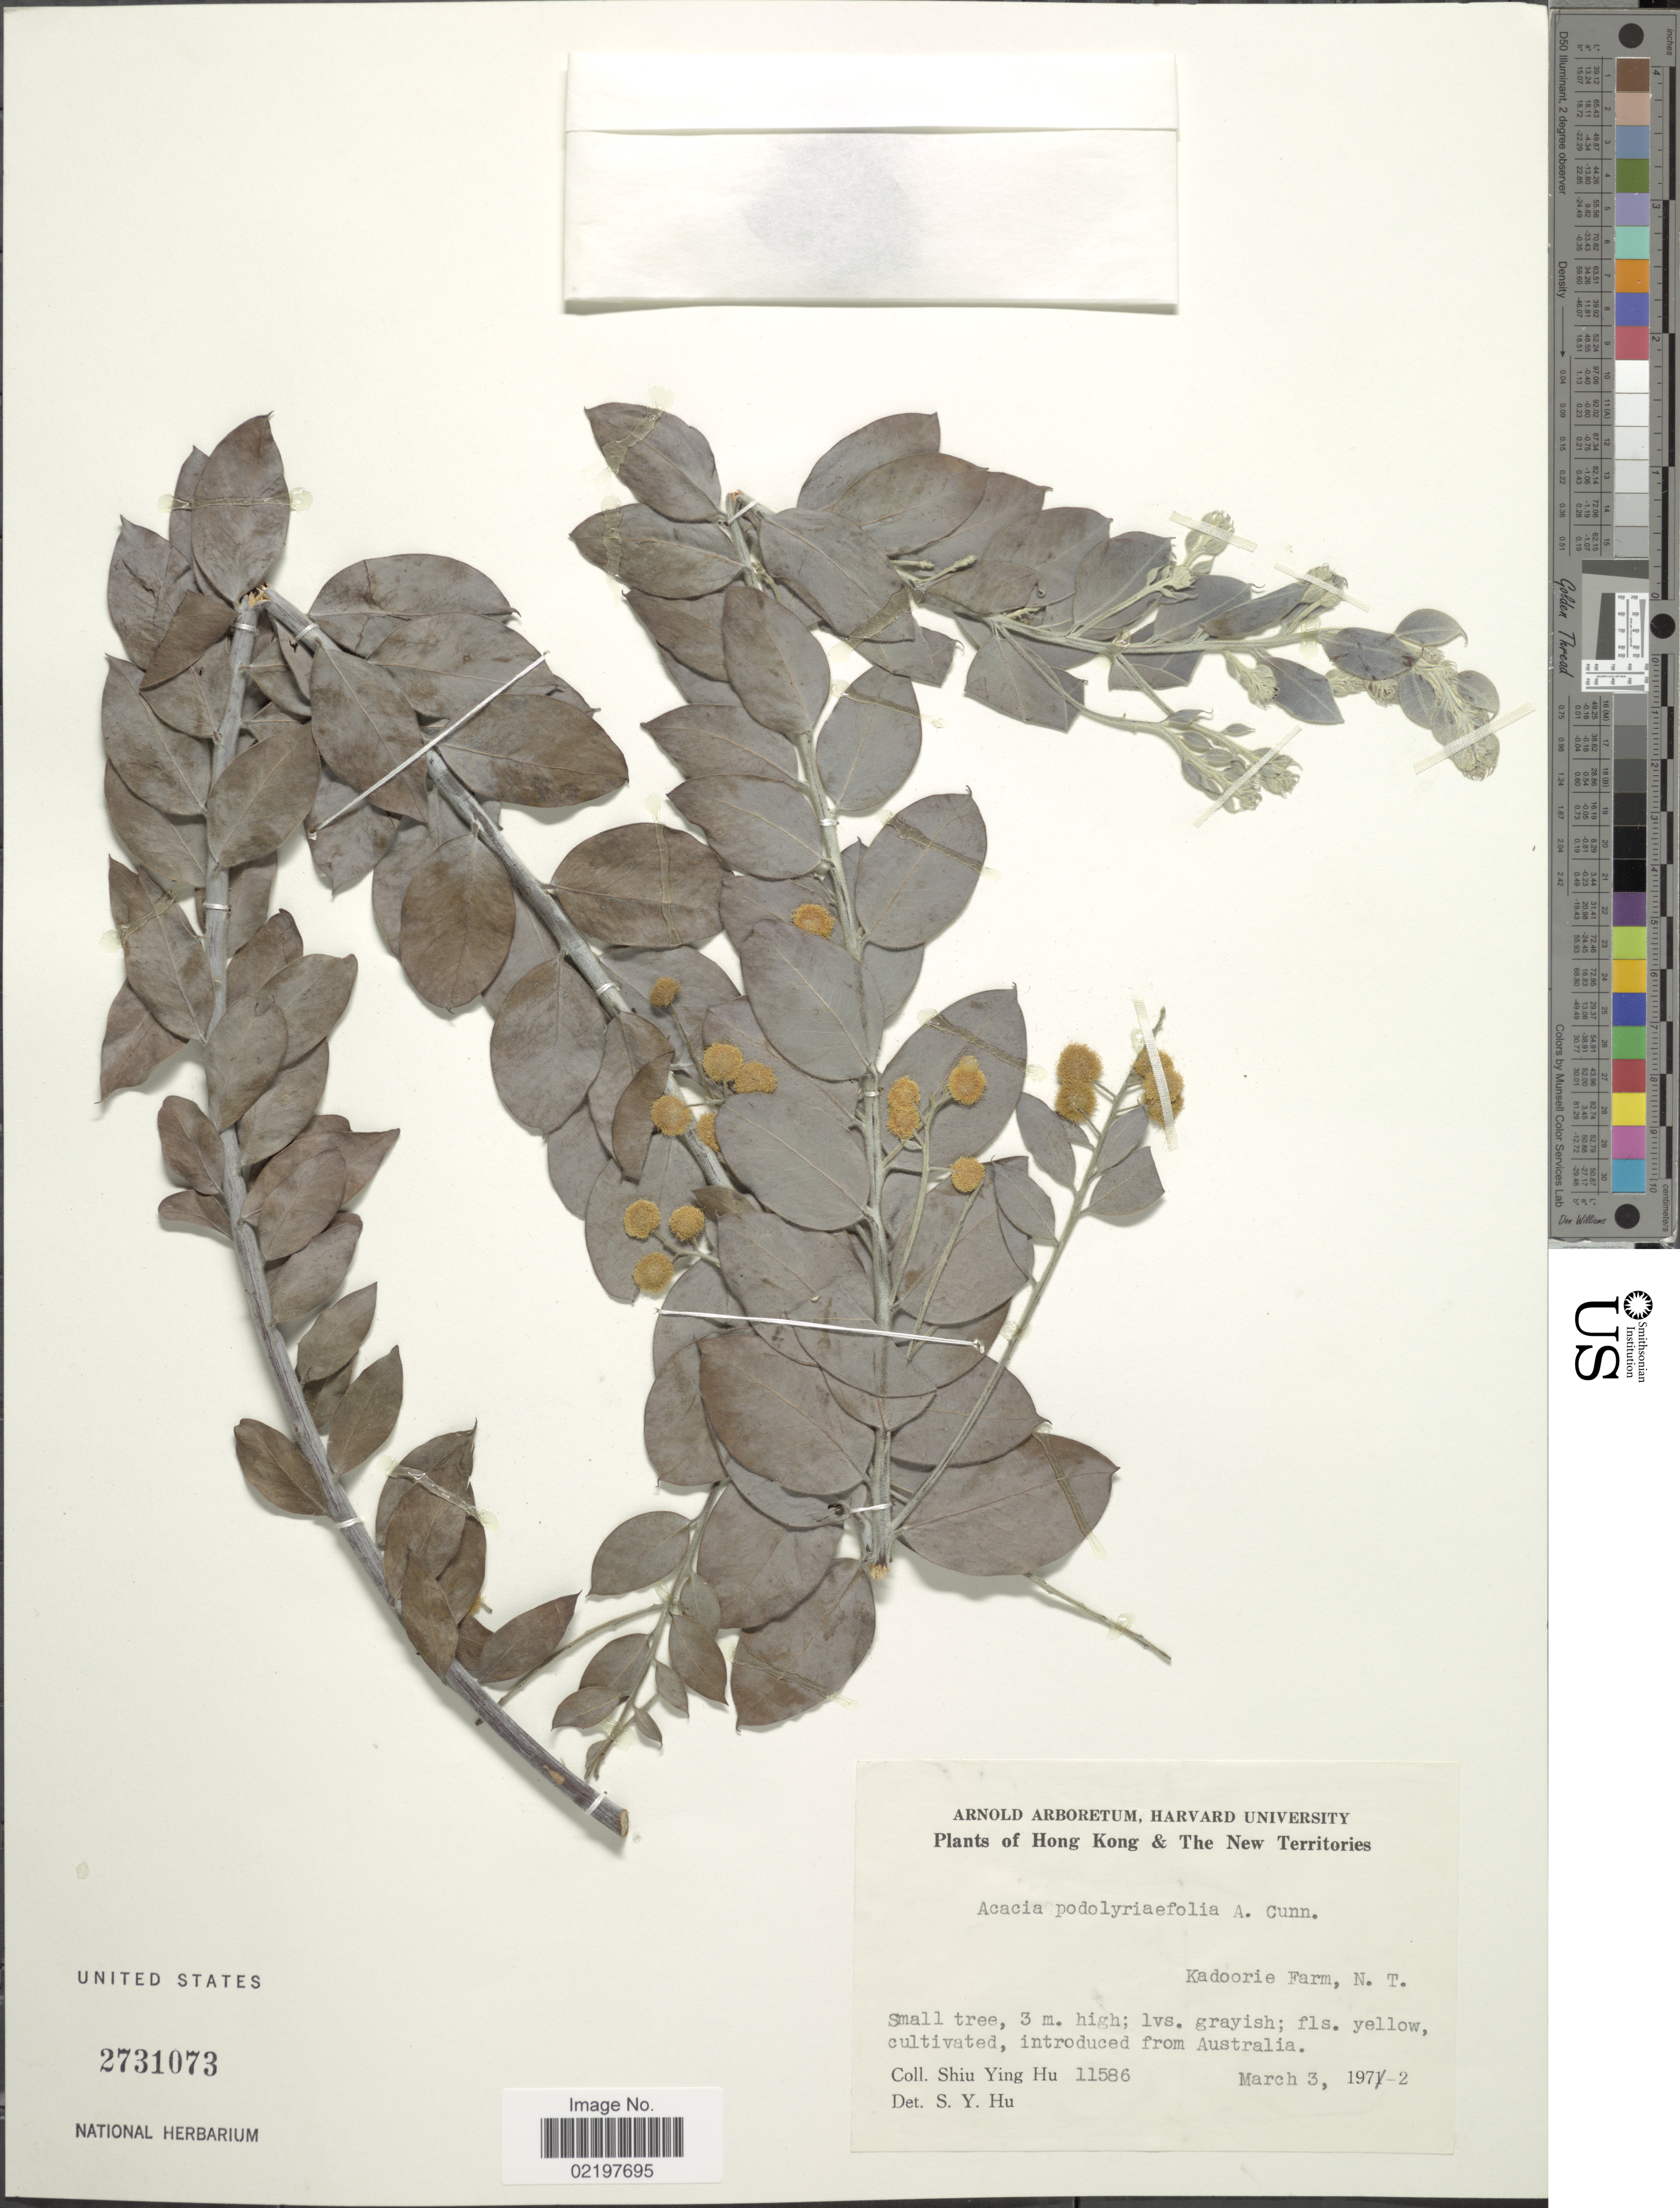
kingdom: Plantae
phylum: Tracheophyta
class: Magnoliopsida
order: Fabales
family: Fabaceae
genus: Acacia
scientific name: Acacia podalyriifolia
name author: A. Cunn. ex G. Don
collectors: S. Y. Hu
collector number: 11586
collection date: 1972-03-03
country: China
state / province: Hong Kong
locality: Hong Kong & The New Territories, Kadoorie Farm, N. T.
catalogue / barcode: US 2731073